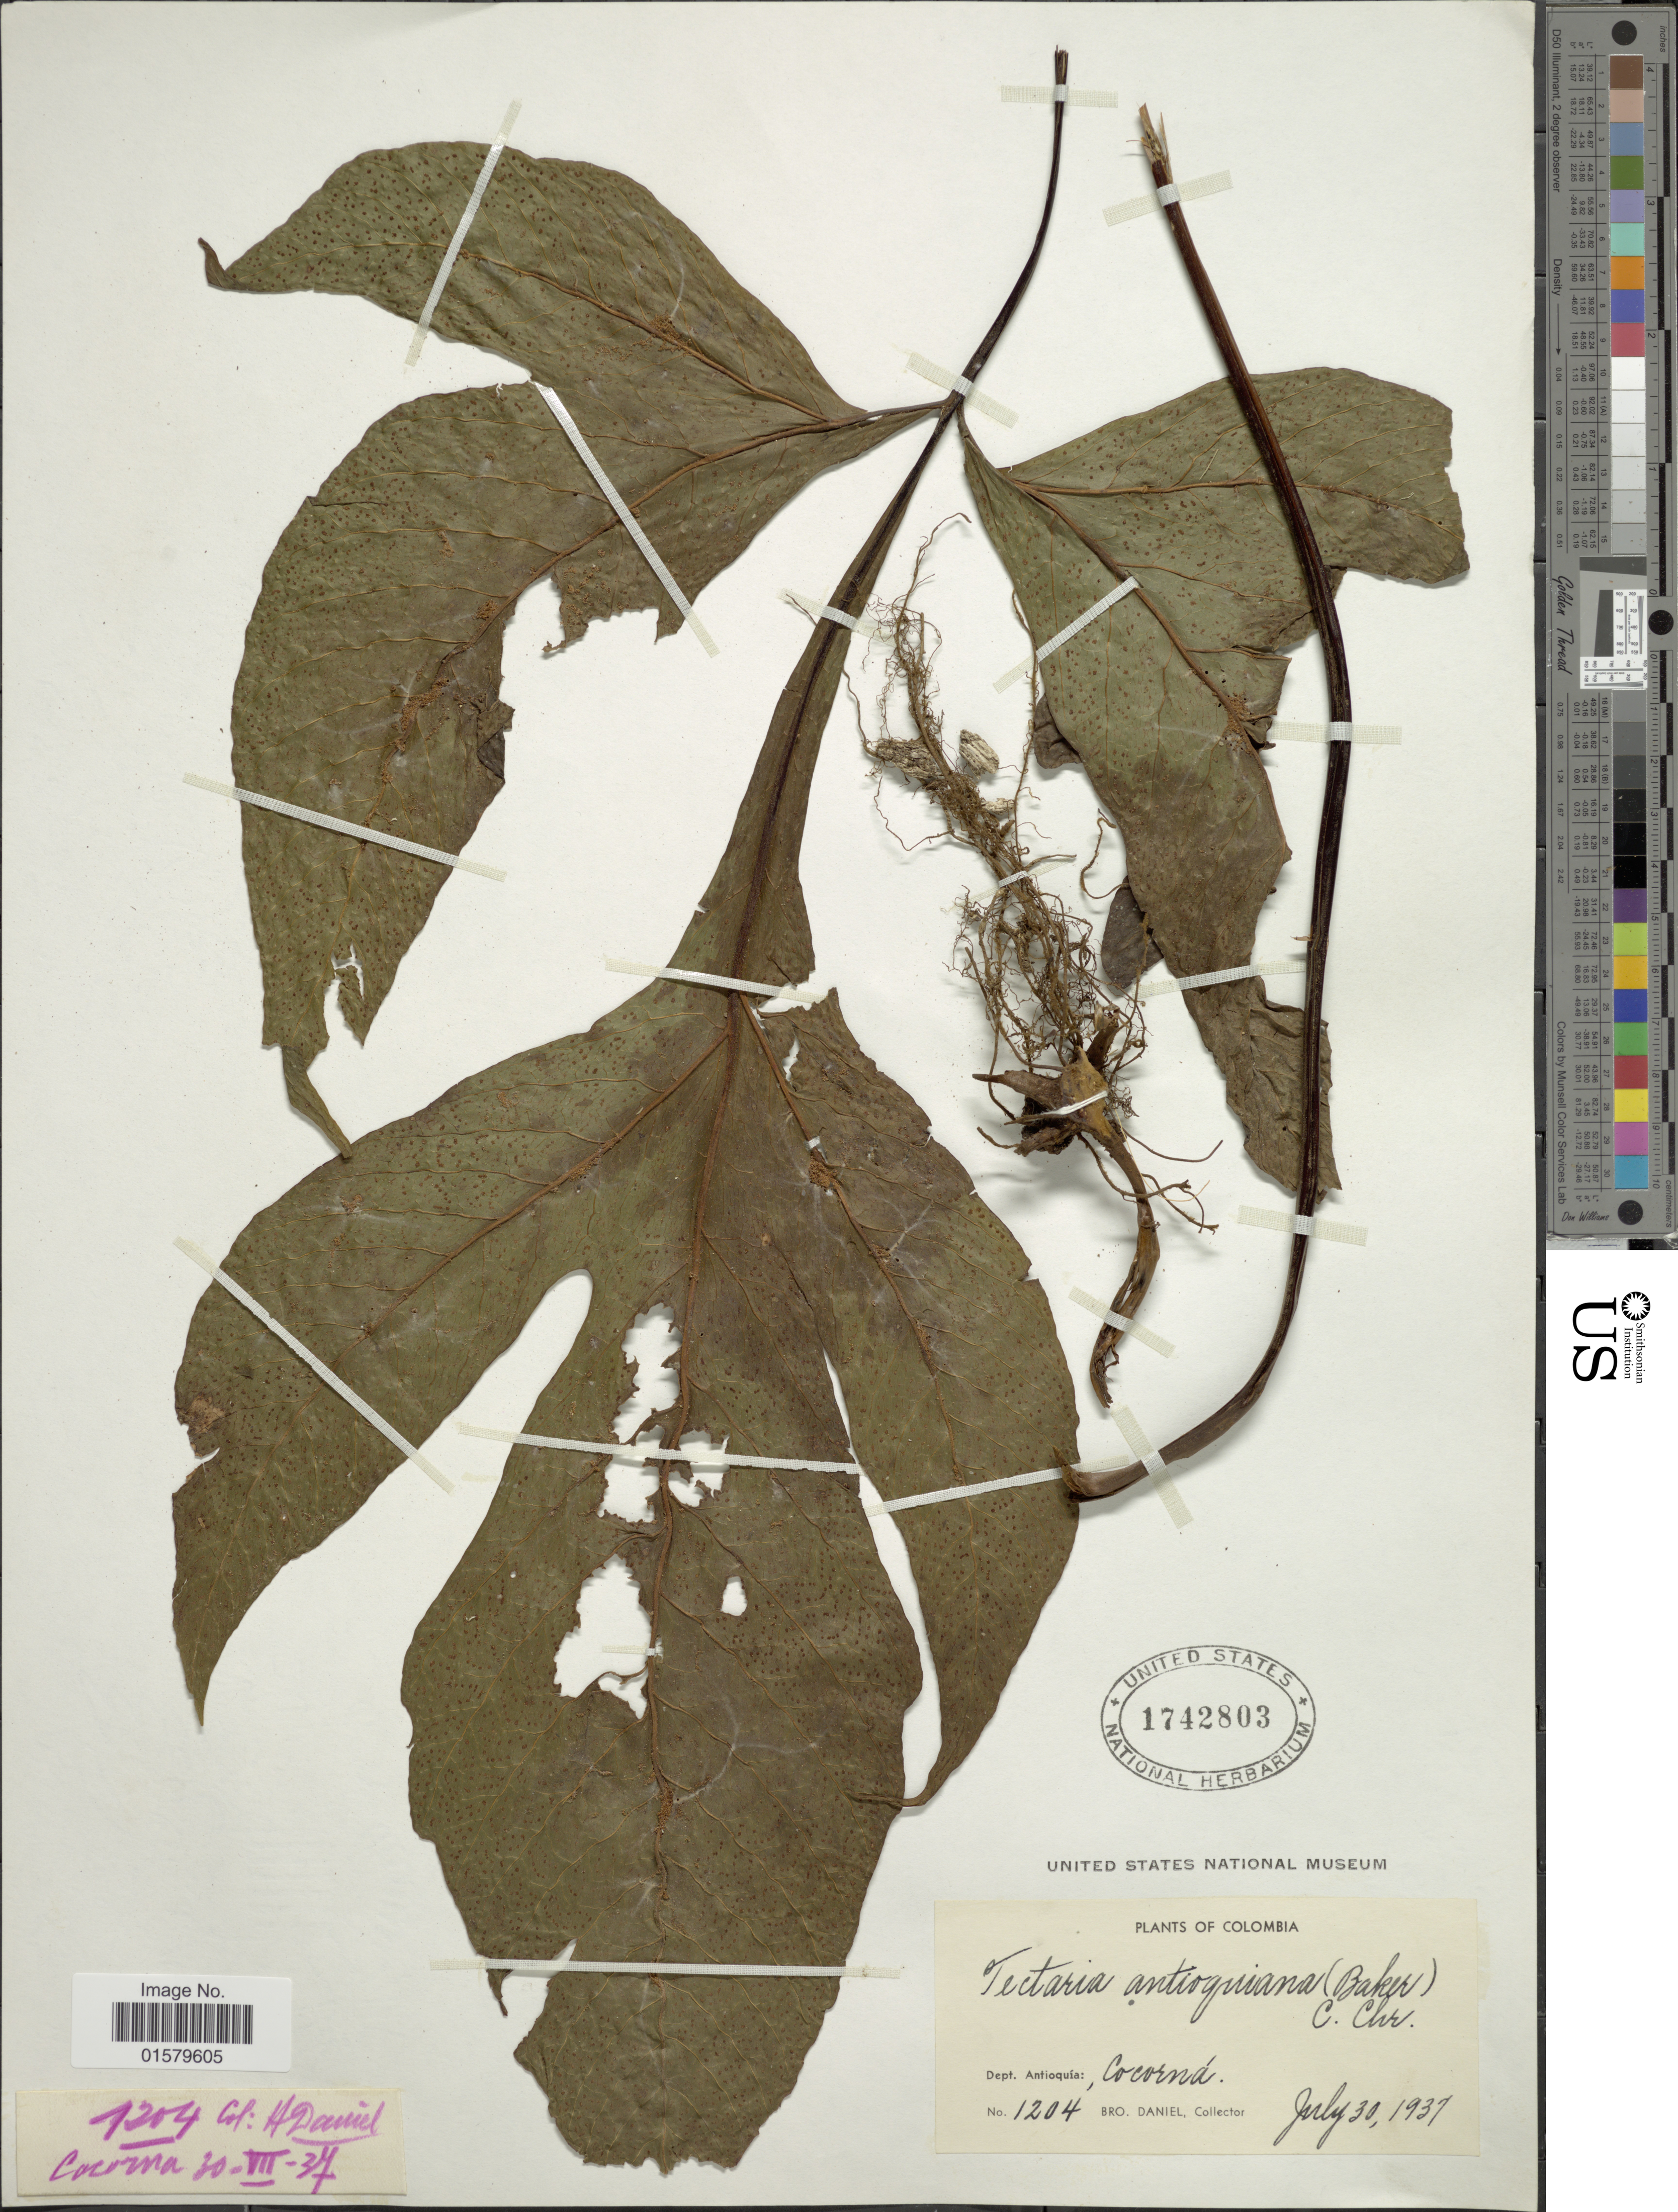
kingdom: Plantae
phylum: Tracheophyta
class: Polypodiopsida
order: Polypodiales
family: Tectariaceae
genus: Tectaria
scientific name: Tectaria chimborazensis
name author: (C. Chr.) C. Chr.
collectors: Bro. Daniel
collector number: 1204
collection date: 1937-07-30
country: Colombia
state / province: Antioquia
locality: Cocorna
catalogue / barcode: US 1742803